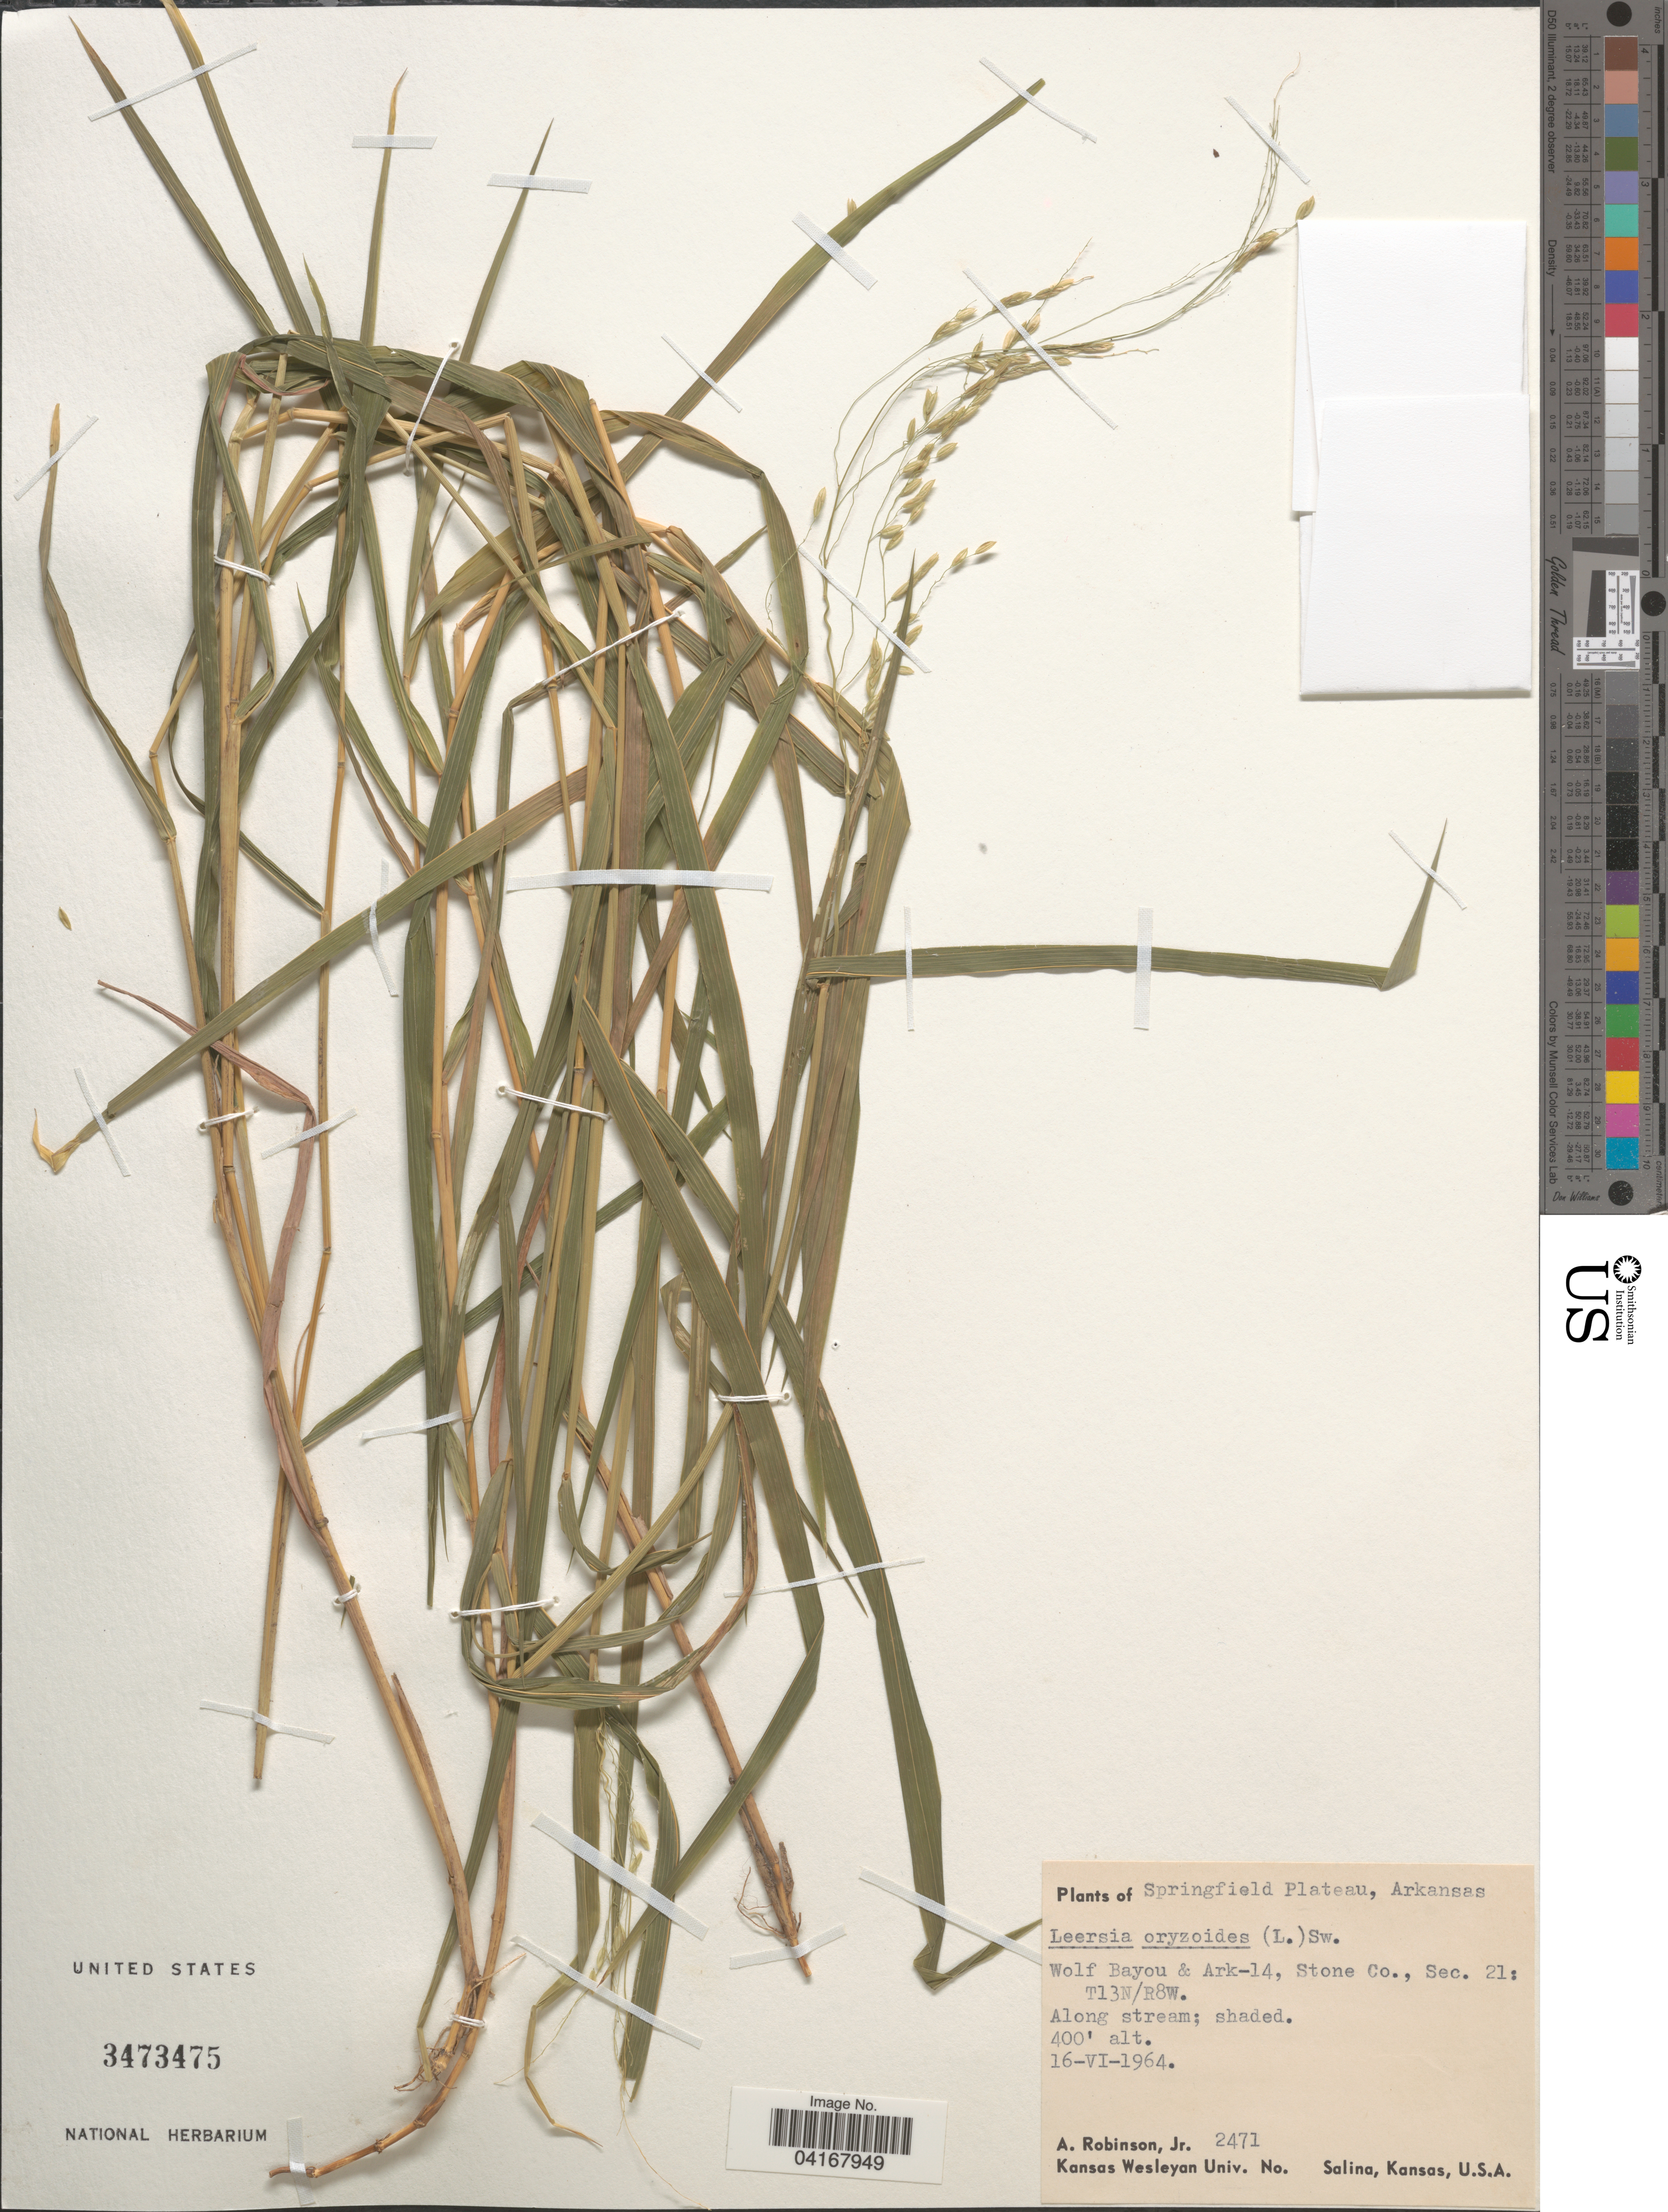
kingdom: Plantae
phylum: Tracheophyta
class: Liliopsida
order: Poales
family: Poaceae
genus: Leersia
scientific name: Leersia oryzoides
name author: (L.) Sw.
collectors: A. Robinson Jr.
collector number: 2471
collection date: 1964-06-16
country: United States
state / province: Arkansas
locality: Springfield Plateau. Wolf Bayou & Ark-14, Stone Co., Sec. 21: T13N/R8W.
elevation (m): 122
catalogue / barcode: US 3473475